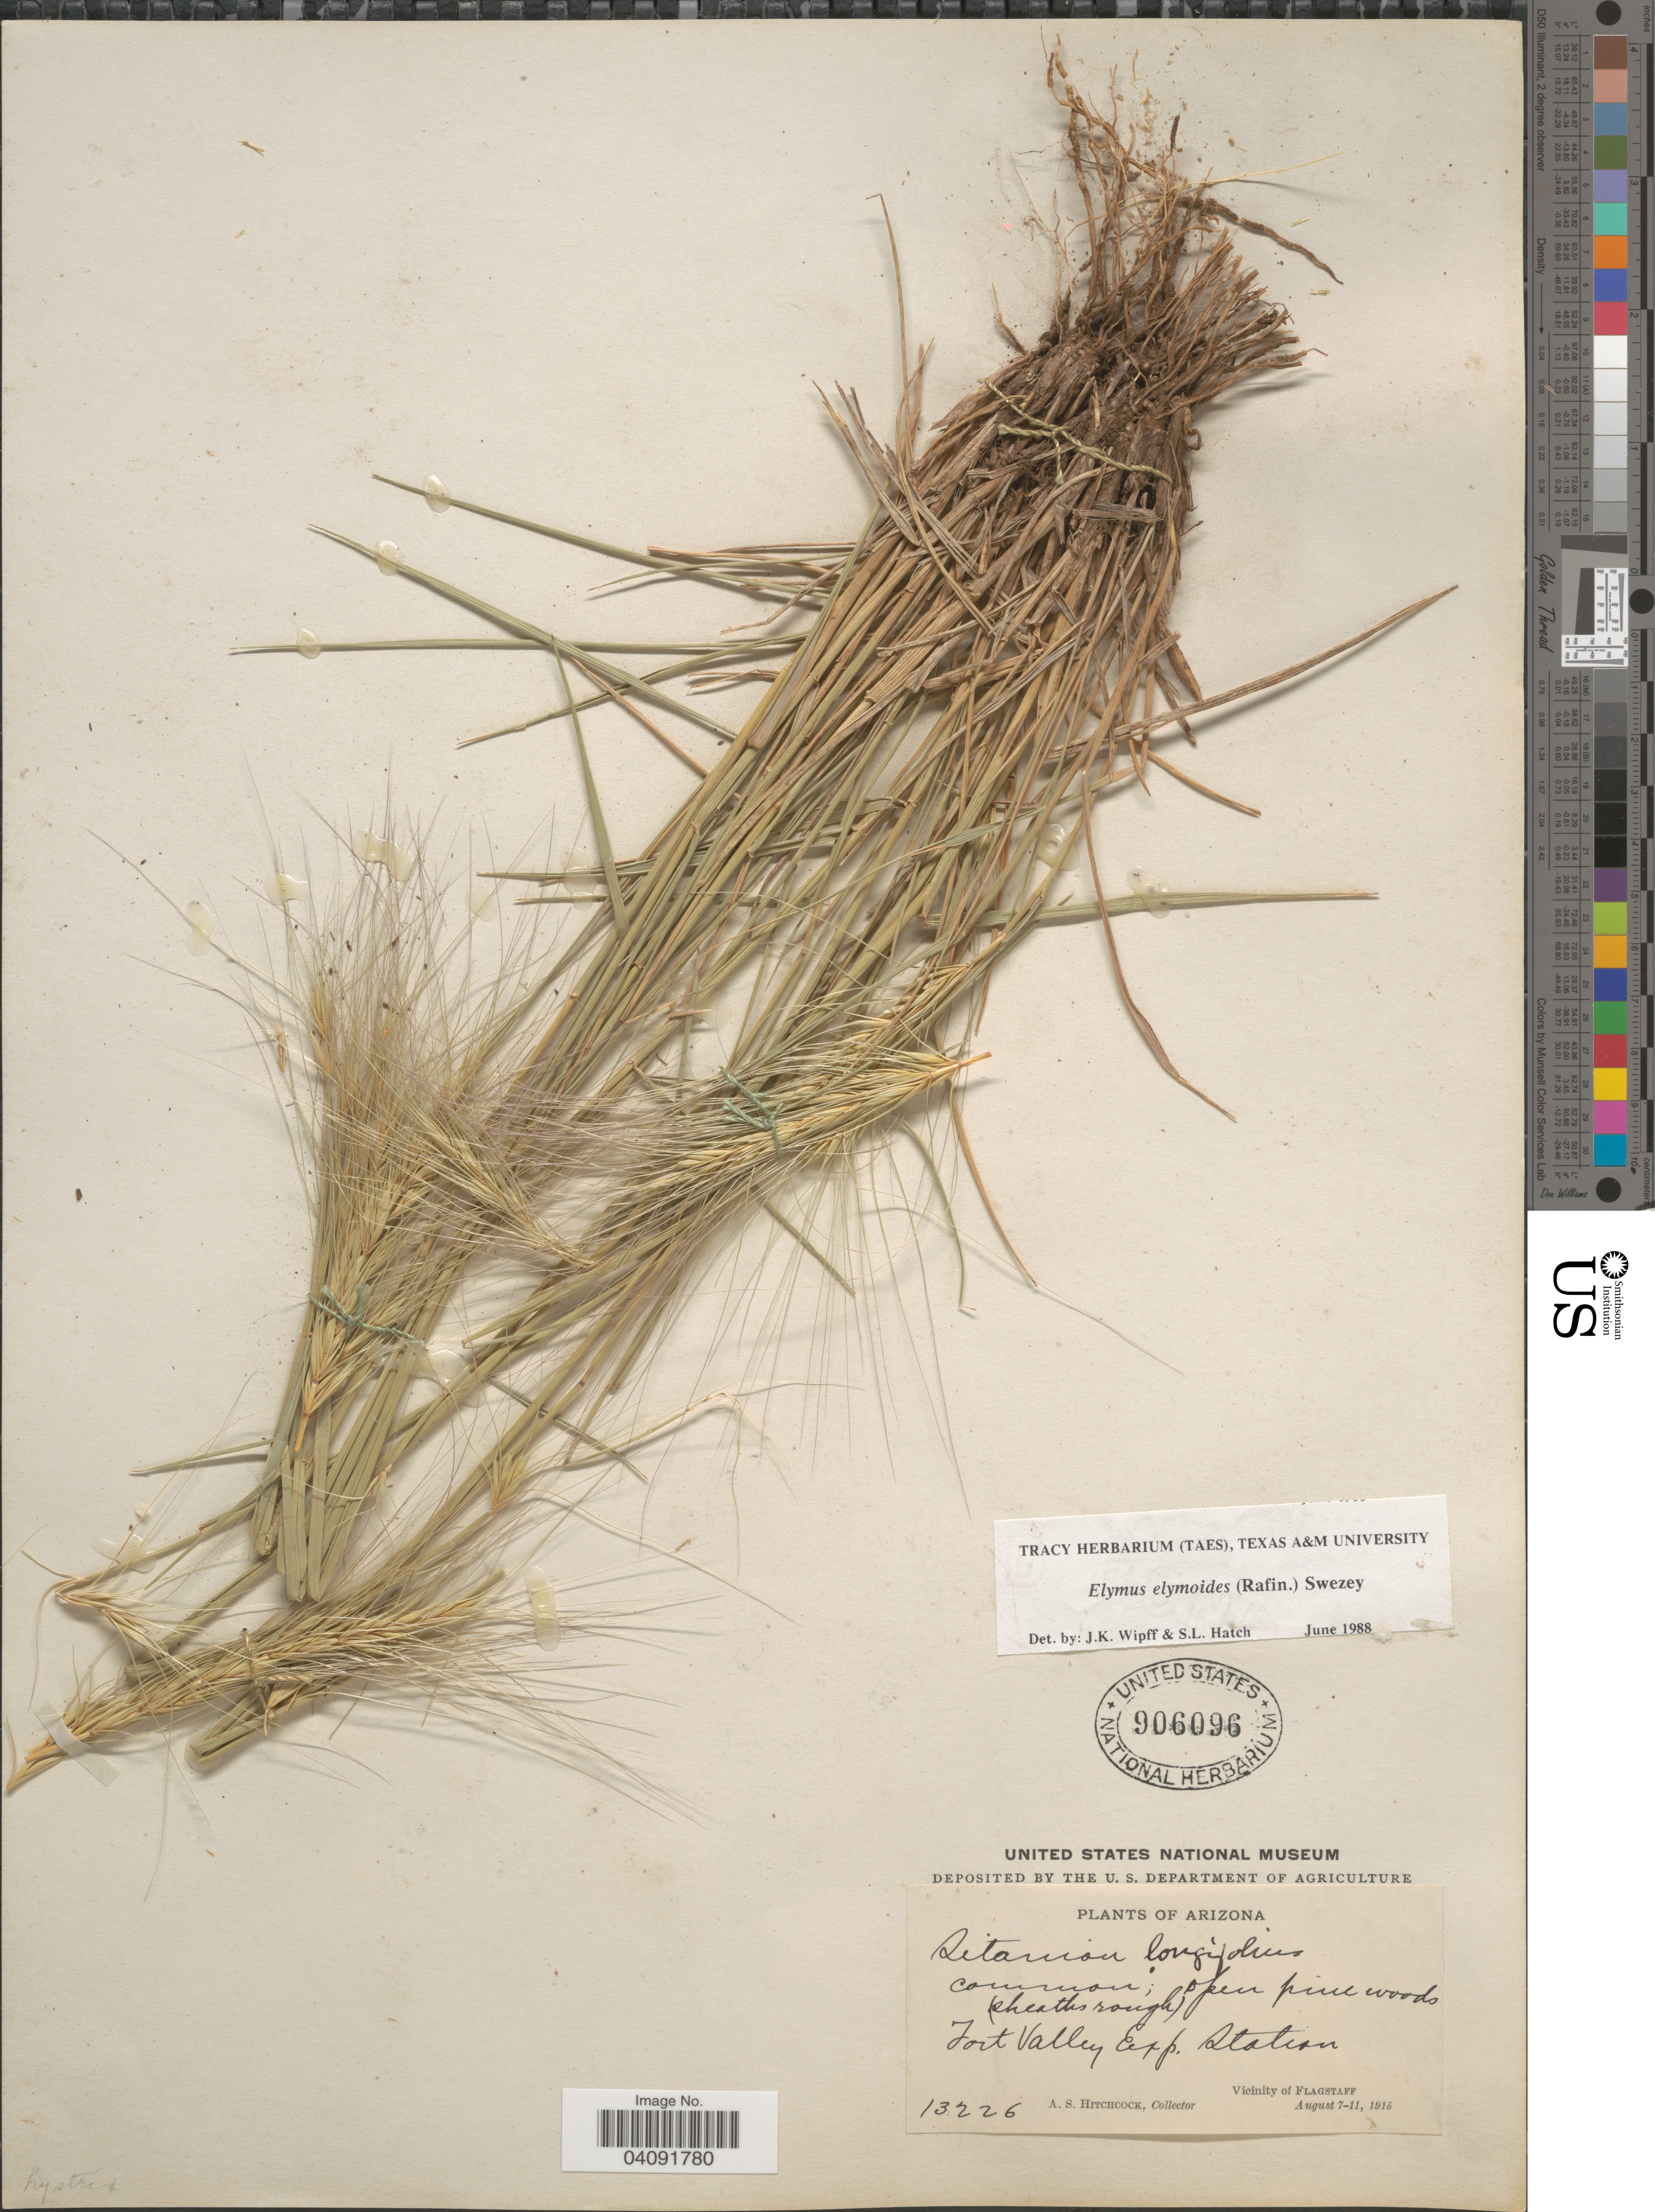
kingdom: Plantae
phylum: Tracheophyta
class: Liliopsida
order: Poales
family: Poaceae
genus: Elymus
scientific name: Elymus elymoides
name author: (Raf.) Swezey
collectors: A. S. Hitchcock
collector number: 13226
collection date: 1915-08-07/1915-08-11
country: United States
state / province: Arizona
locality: Fort Valley Exp. Station. Vicinity of Flagstaff.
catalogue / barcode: US 906096